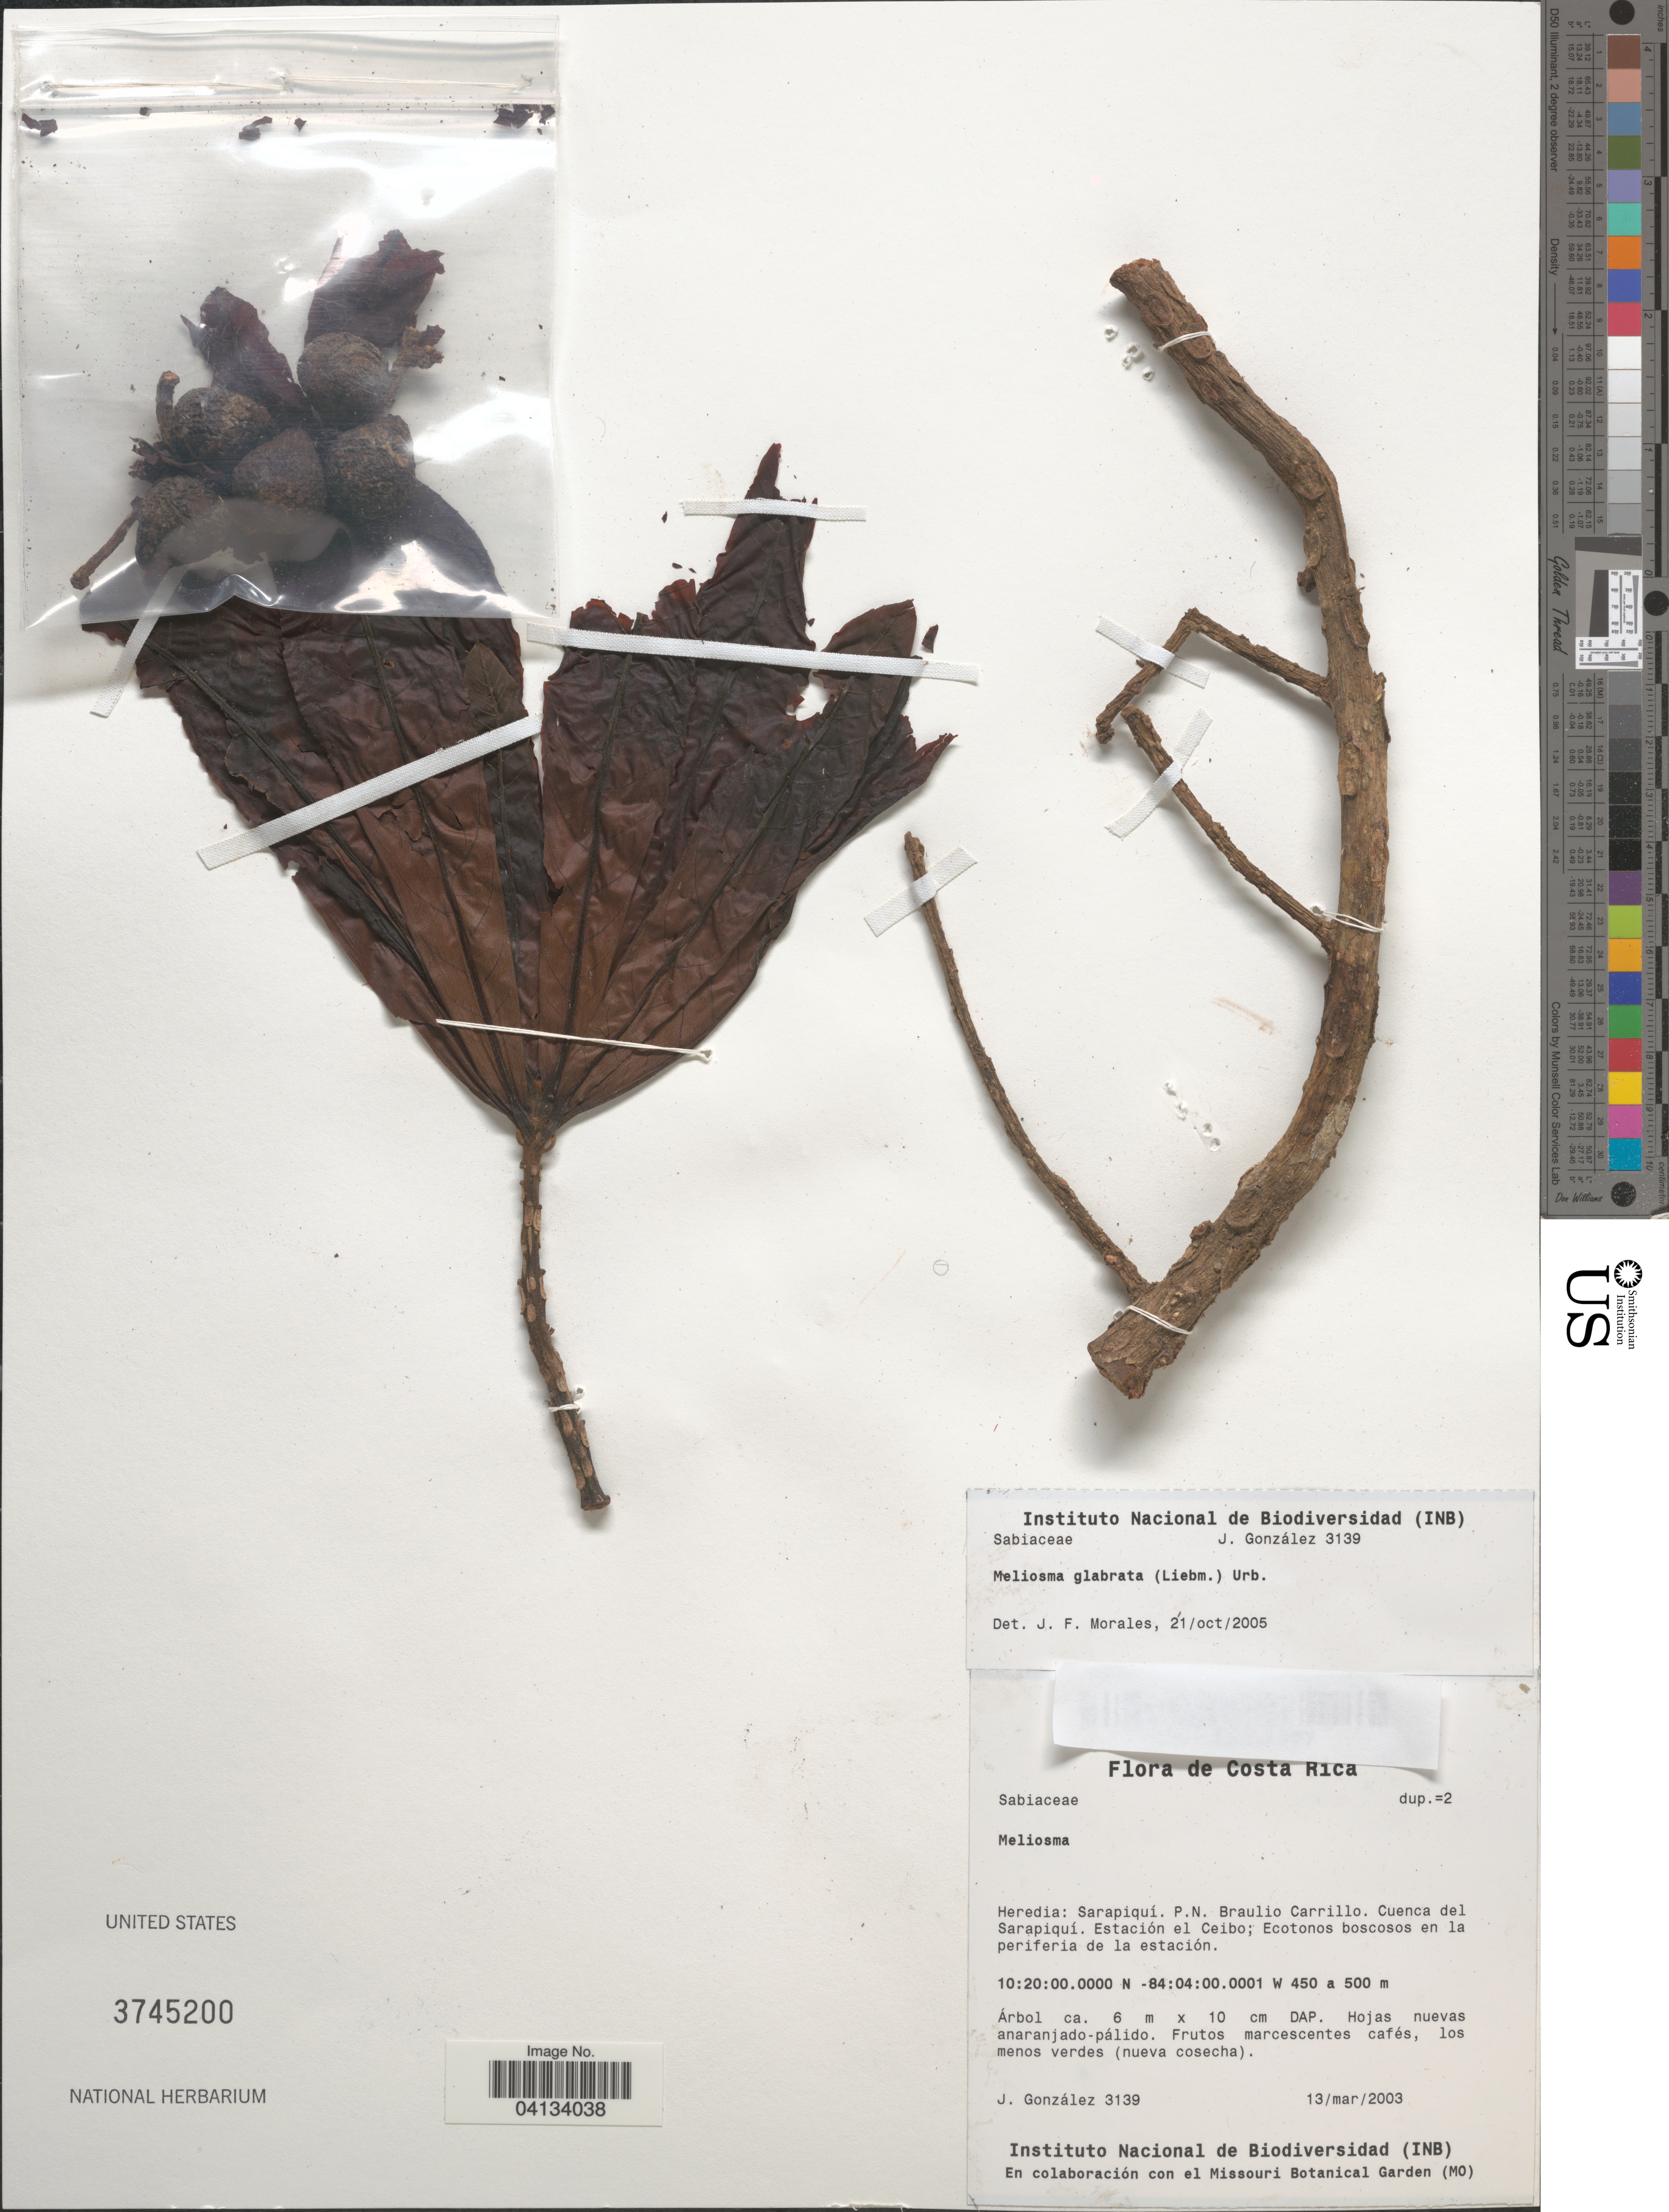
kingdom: Plantae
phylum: Tracheophyta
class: Magnoliopsida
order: Proteales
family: Sabiaceae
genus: Meliosma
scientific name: Meliosma glabrata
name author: (Liebm.) Urb.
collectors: J. González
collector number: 3139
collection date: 2003-03-13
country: Costa Rica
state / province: Heredia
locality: Sarapiqui. P.N. Braulio Carrillo. Cuenca del Sarapiquí. Estación el Ceibo.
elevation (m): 450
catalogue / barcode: US 3745200